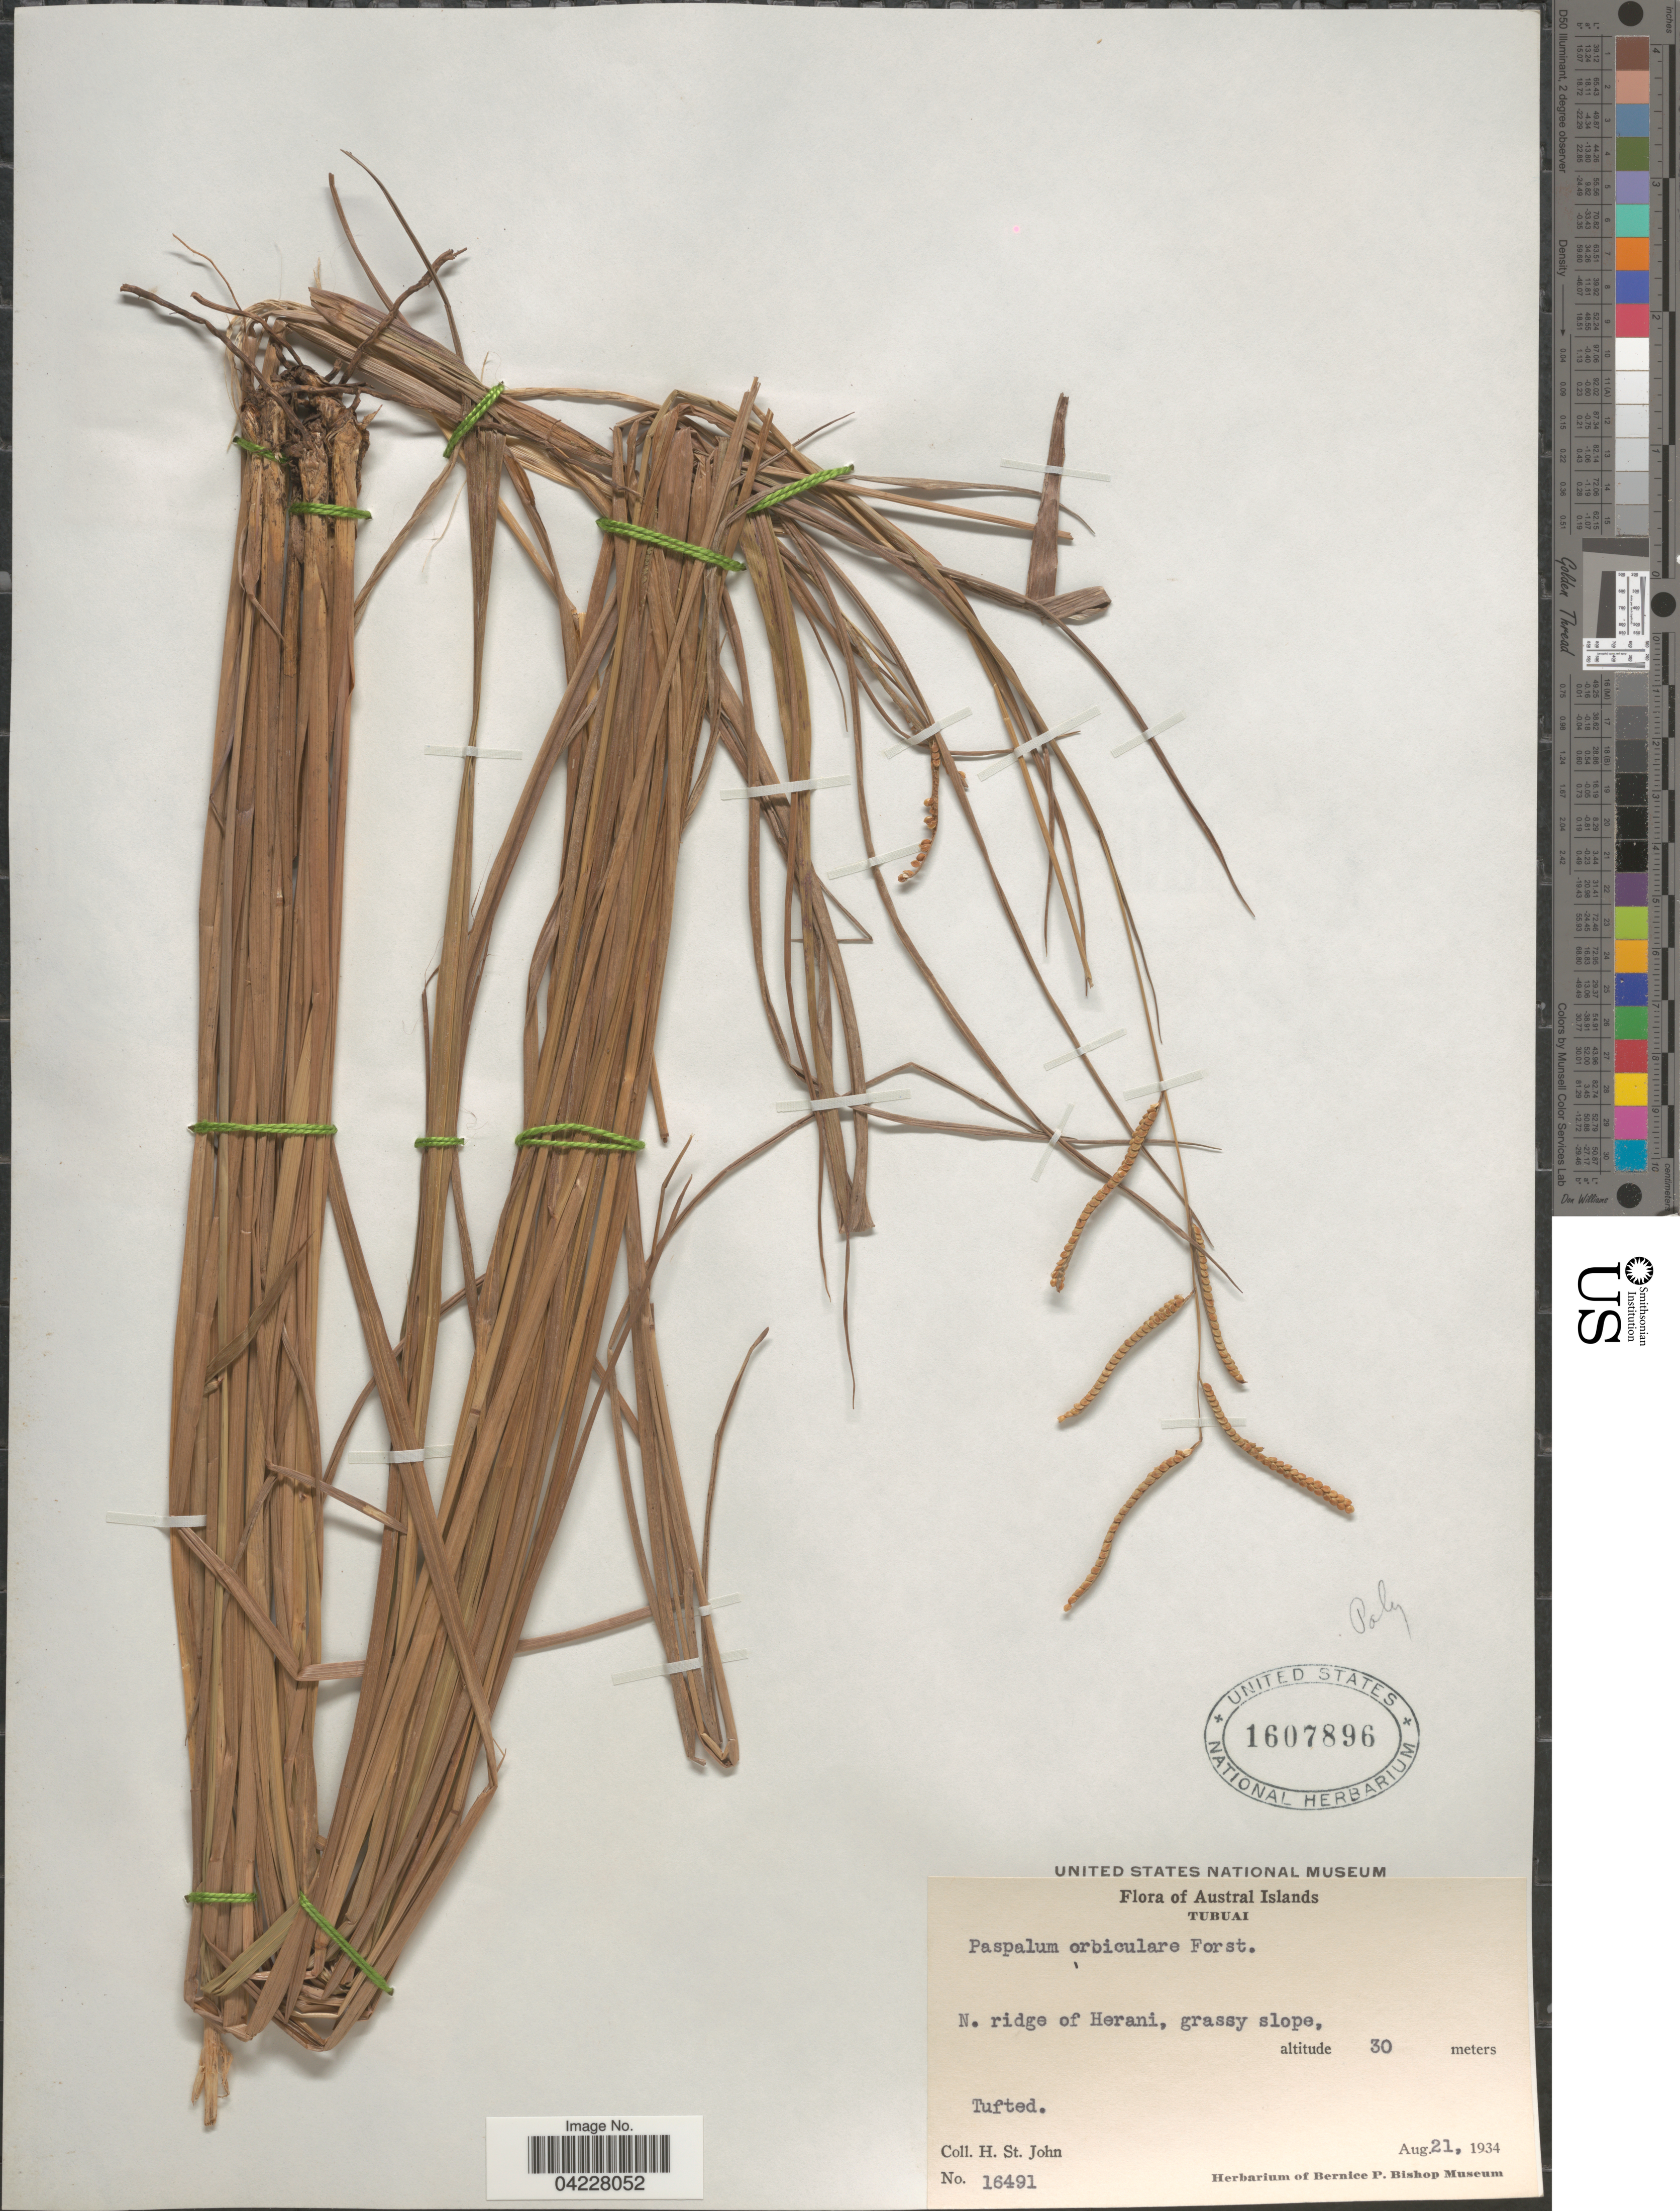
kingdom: Plantae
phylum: Tracheophyta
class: Liliopsida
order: Poales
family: Poaceae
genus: Paspalum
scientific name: Paspalum orbiculare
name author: G. Forst.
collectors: H. St. John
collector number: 16491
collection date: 1934-08-21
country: French Polynesia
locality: Austral Islands. Tubuai. N. ridge of Herani.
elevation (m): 30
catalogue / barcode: US 1607896